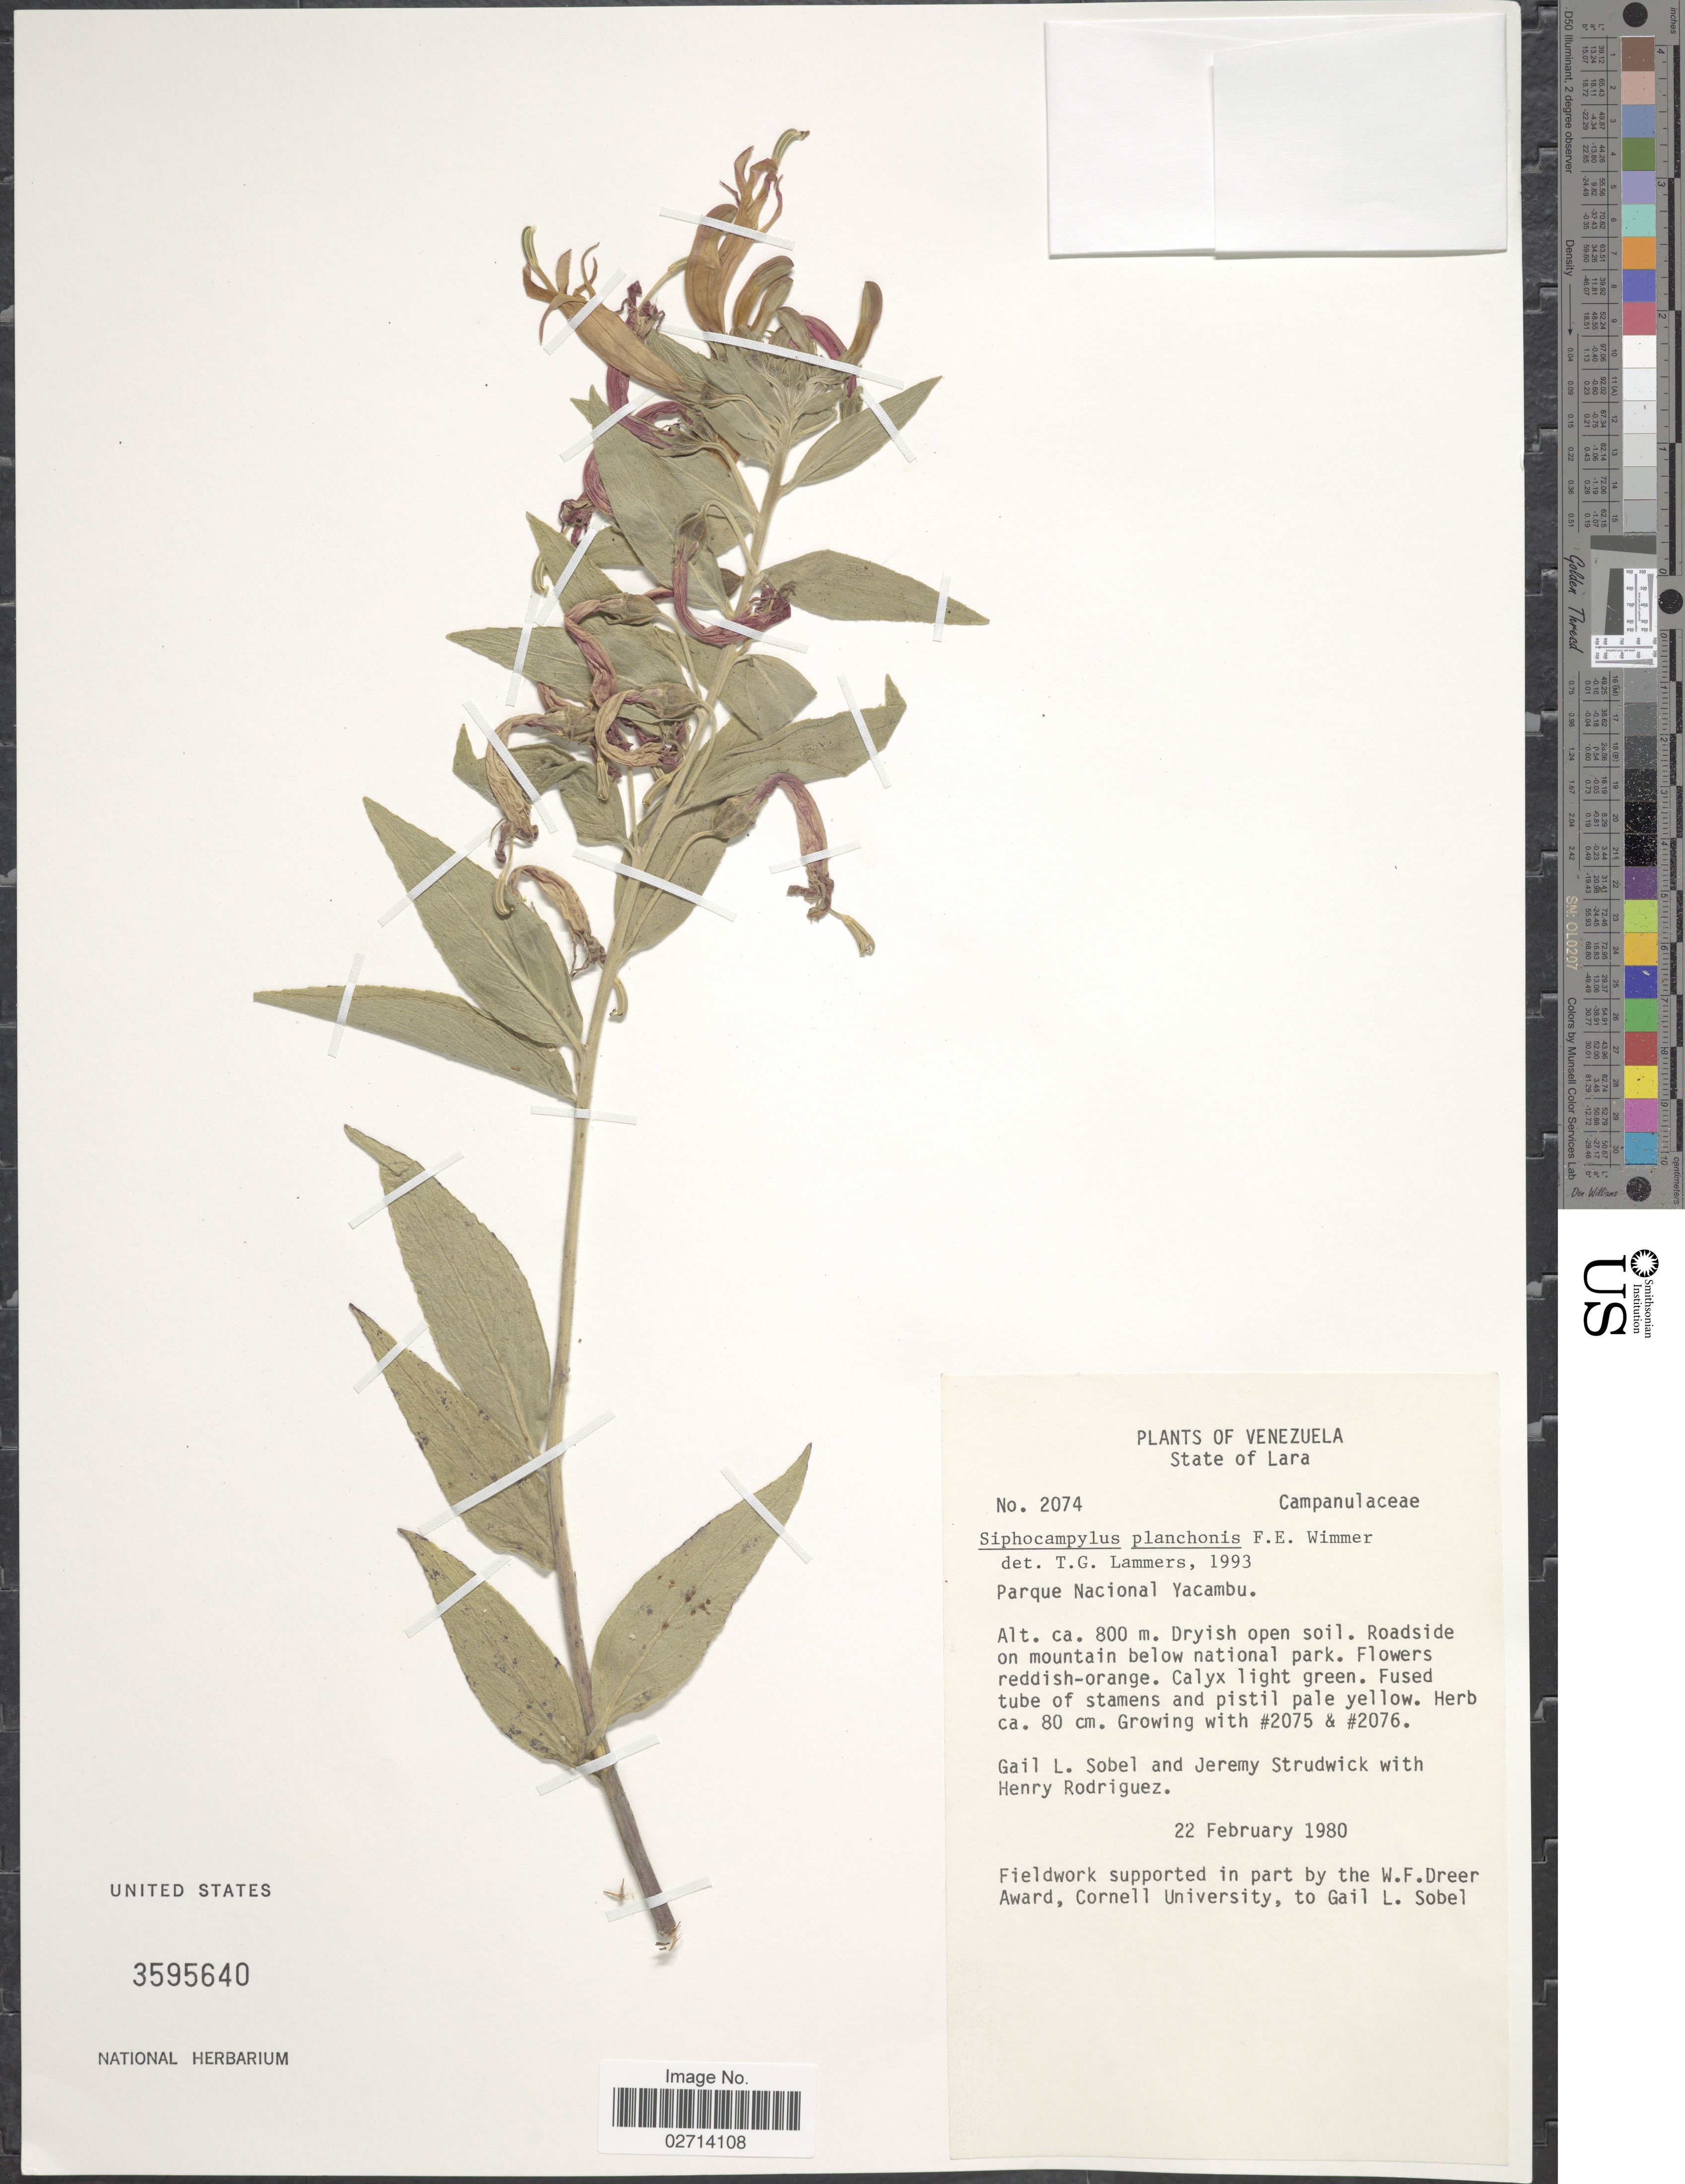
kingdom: Plantae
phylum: Tracheophyta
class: Magnoliopsida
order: Asterales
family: Campanulaceae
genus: Siphocampylus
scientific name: Siphocampylus planchonis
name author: E. Wimm.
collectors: G. L. Sobel, J. J. Strudwick & H. A. Rodriguez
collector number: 2074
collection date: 1980-02-22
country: Venezuela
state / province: Lara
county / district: Jiménez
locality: Parque Nacional Yacambu, roadside on mountain below national park.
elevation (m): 800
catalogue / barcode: US 3595640